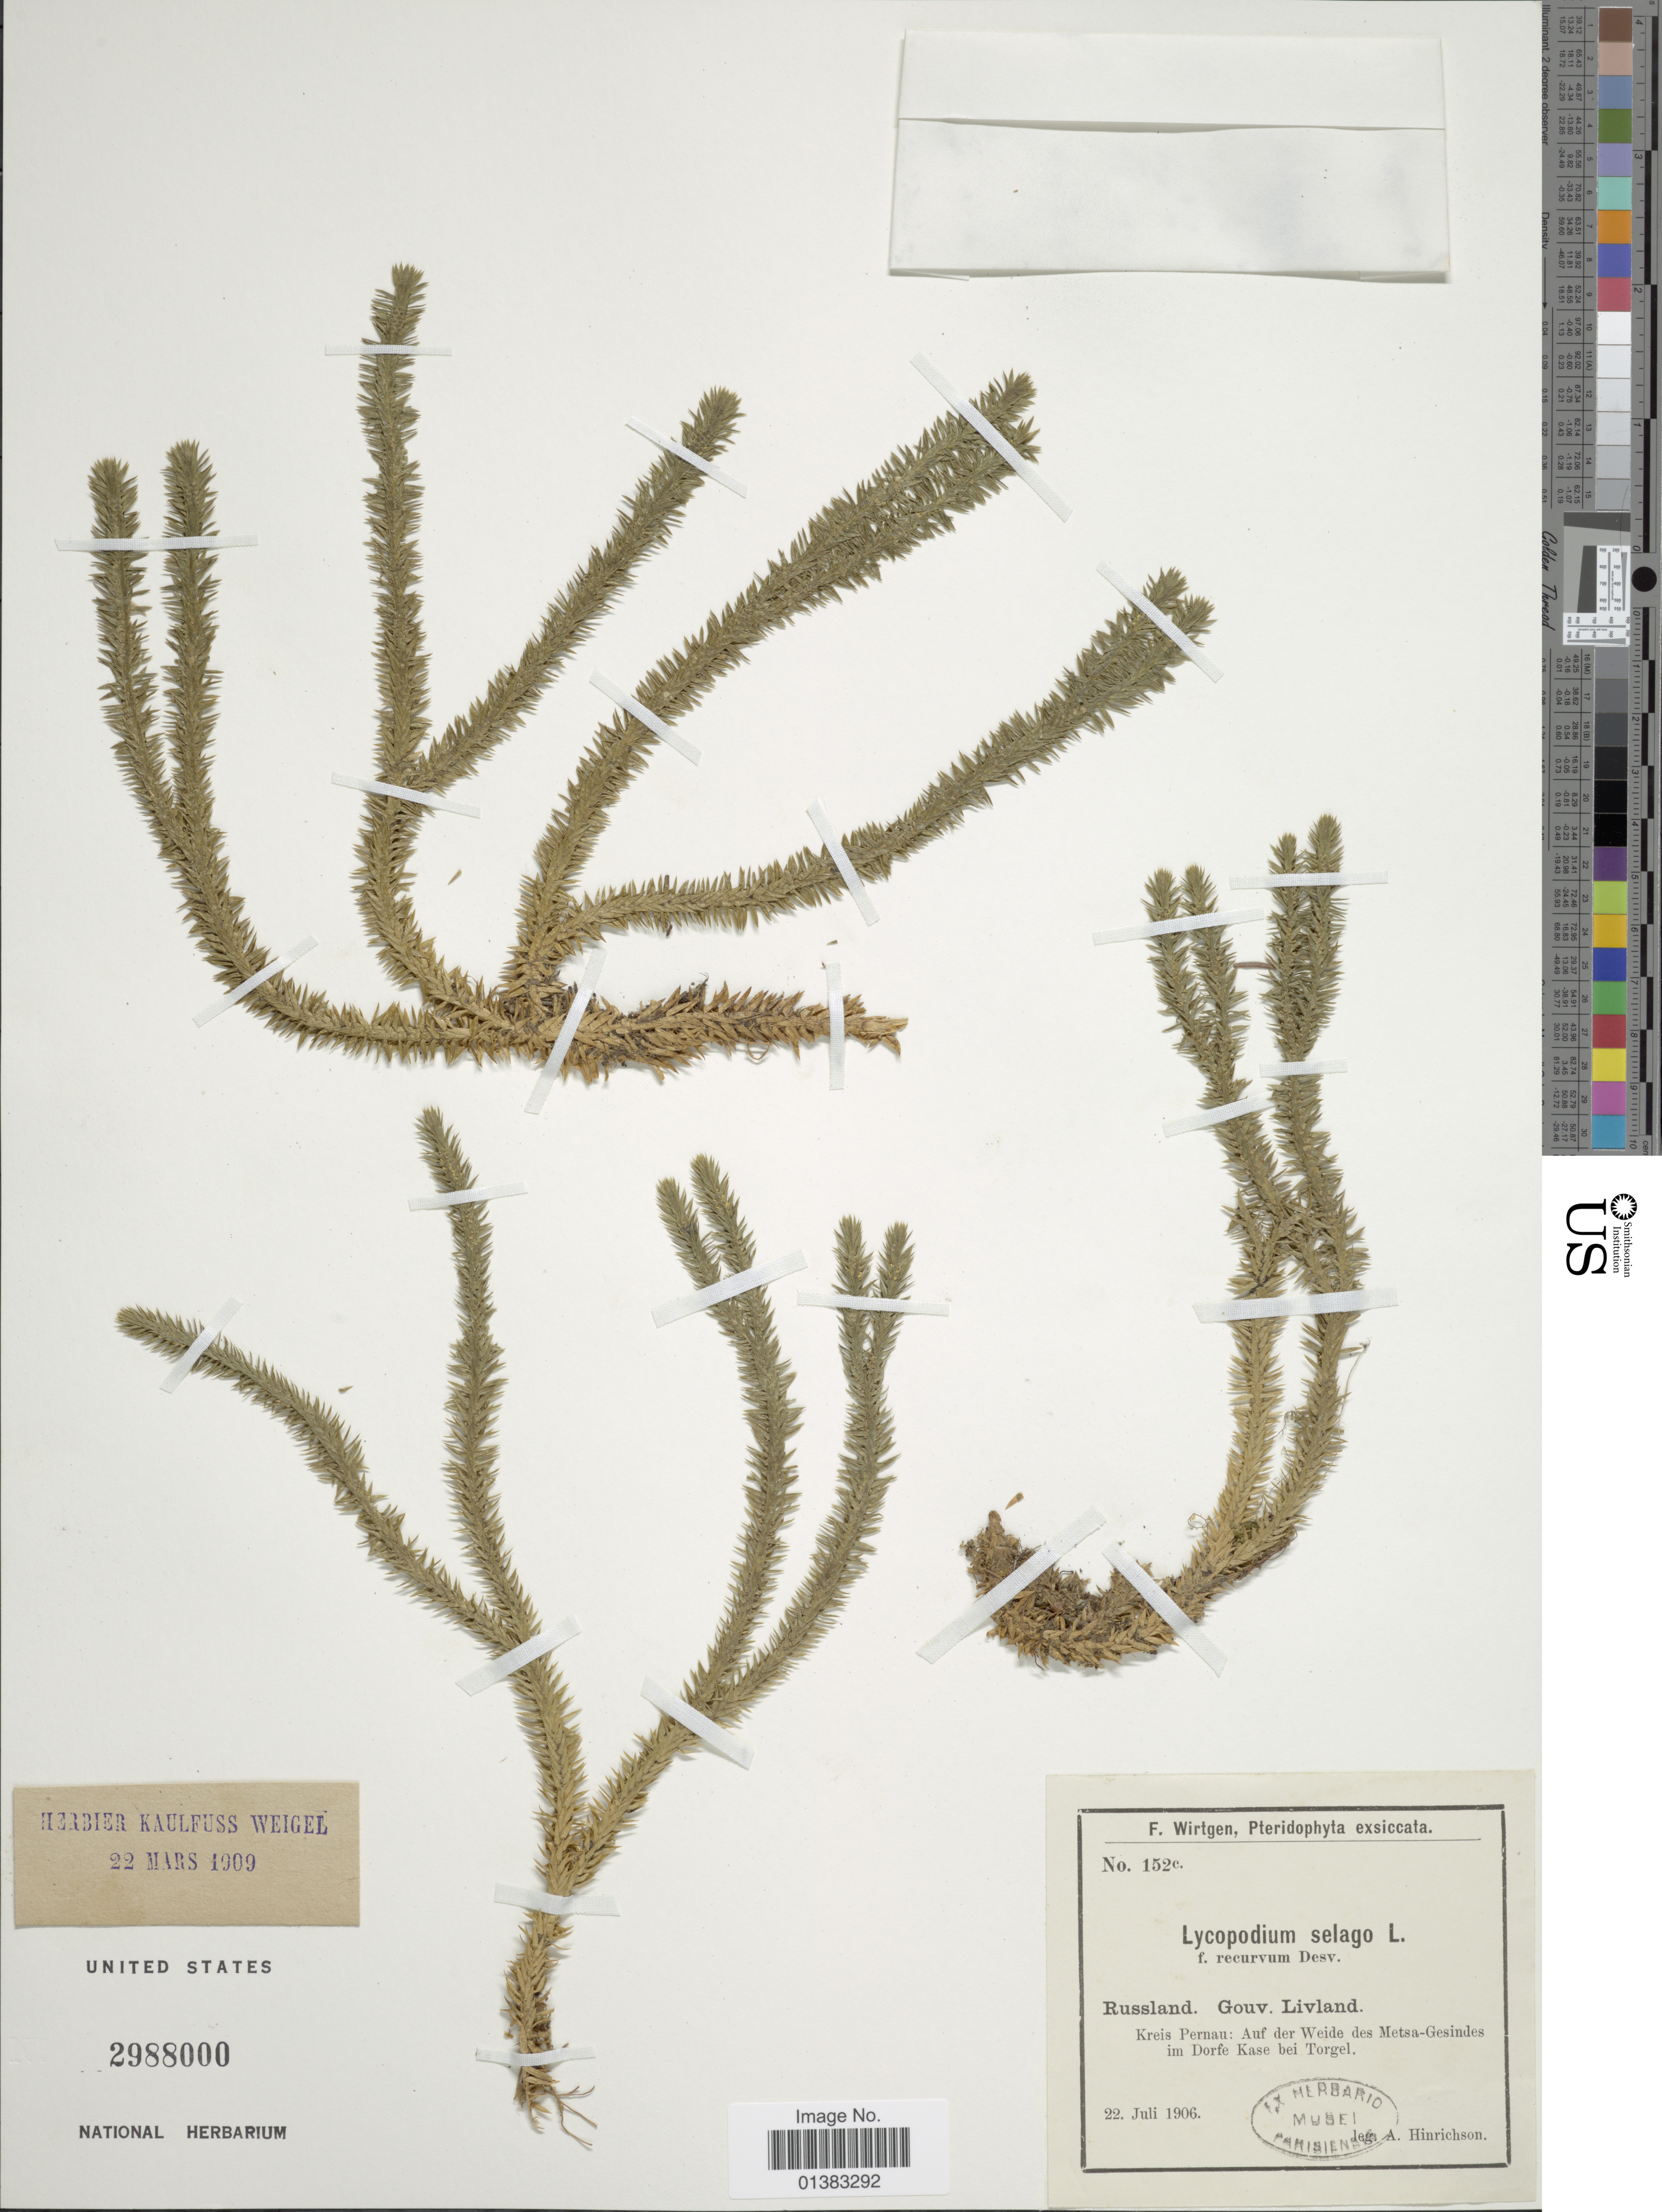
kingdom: Plantae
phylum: Tracheophyta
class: Lycopodiopsida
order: Lycopodiales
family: Lycopodiaceae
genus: Huperzia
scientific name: Huperzia selago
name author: (L.) Bernh. ex Schrank & Mart.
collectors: A. Hinrichson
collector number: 152c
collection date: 1906-07-22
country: Latvia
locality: Gouv. Livland. Kreis Pernau: Auf der Weide des Metsa-Gesindes im Dorfe Kase bei Torgel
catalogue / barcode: US 2988000